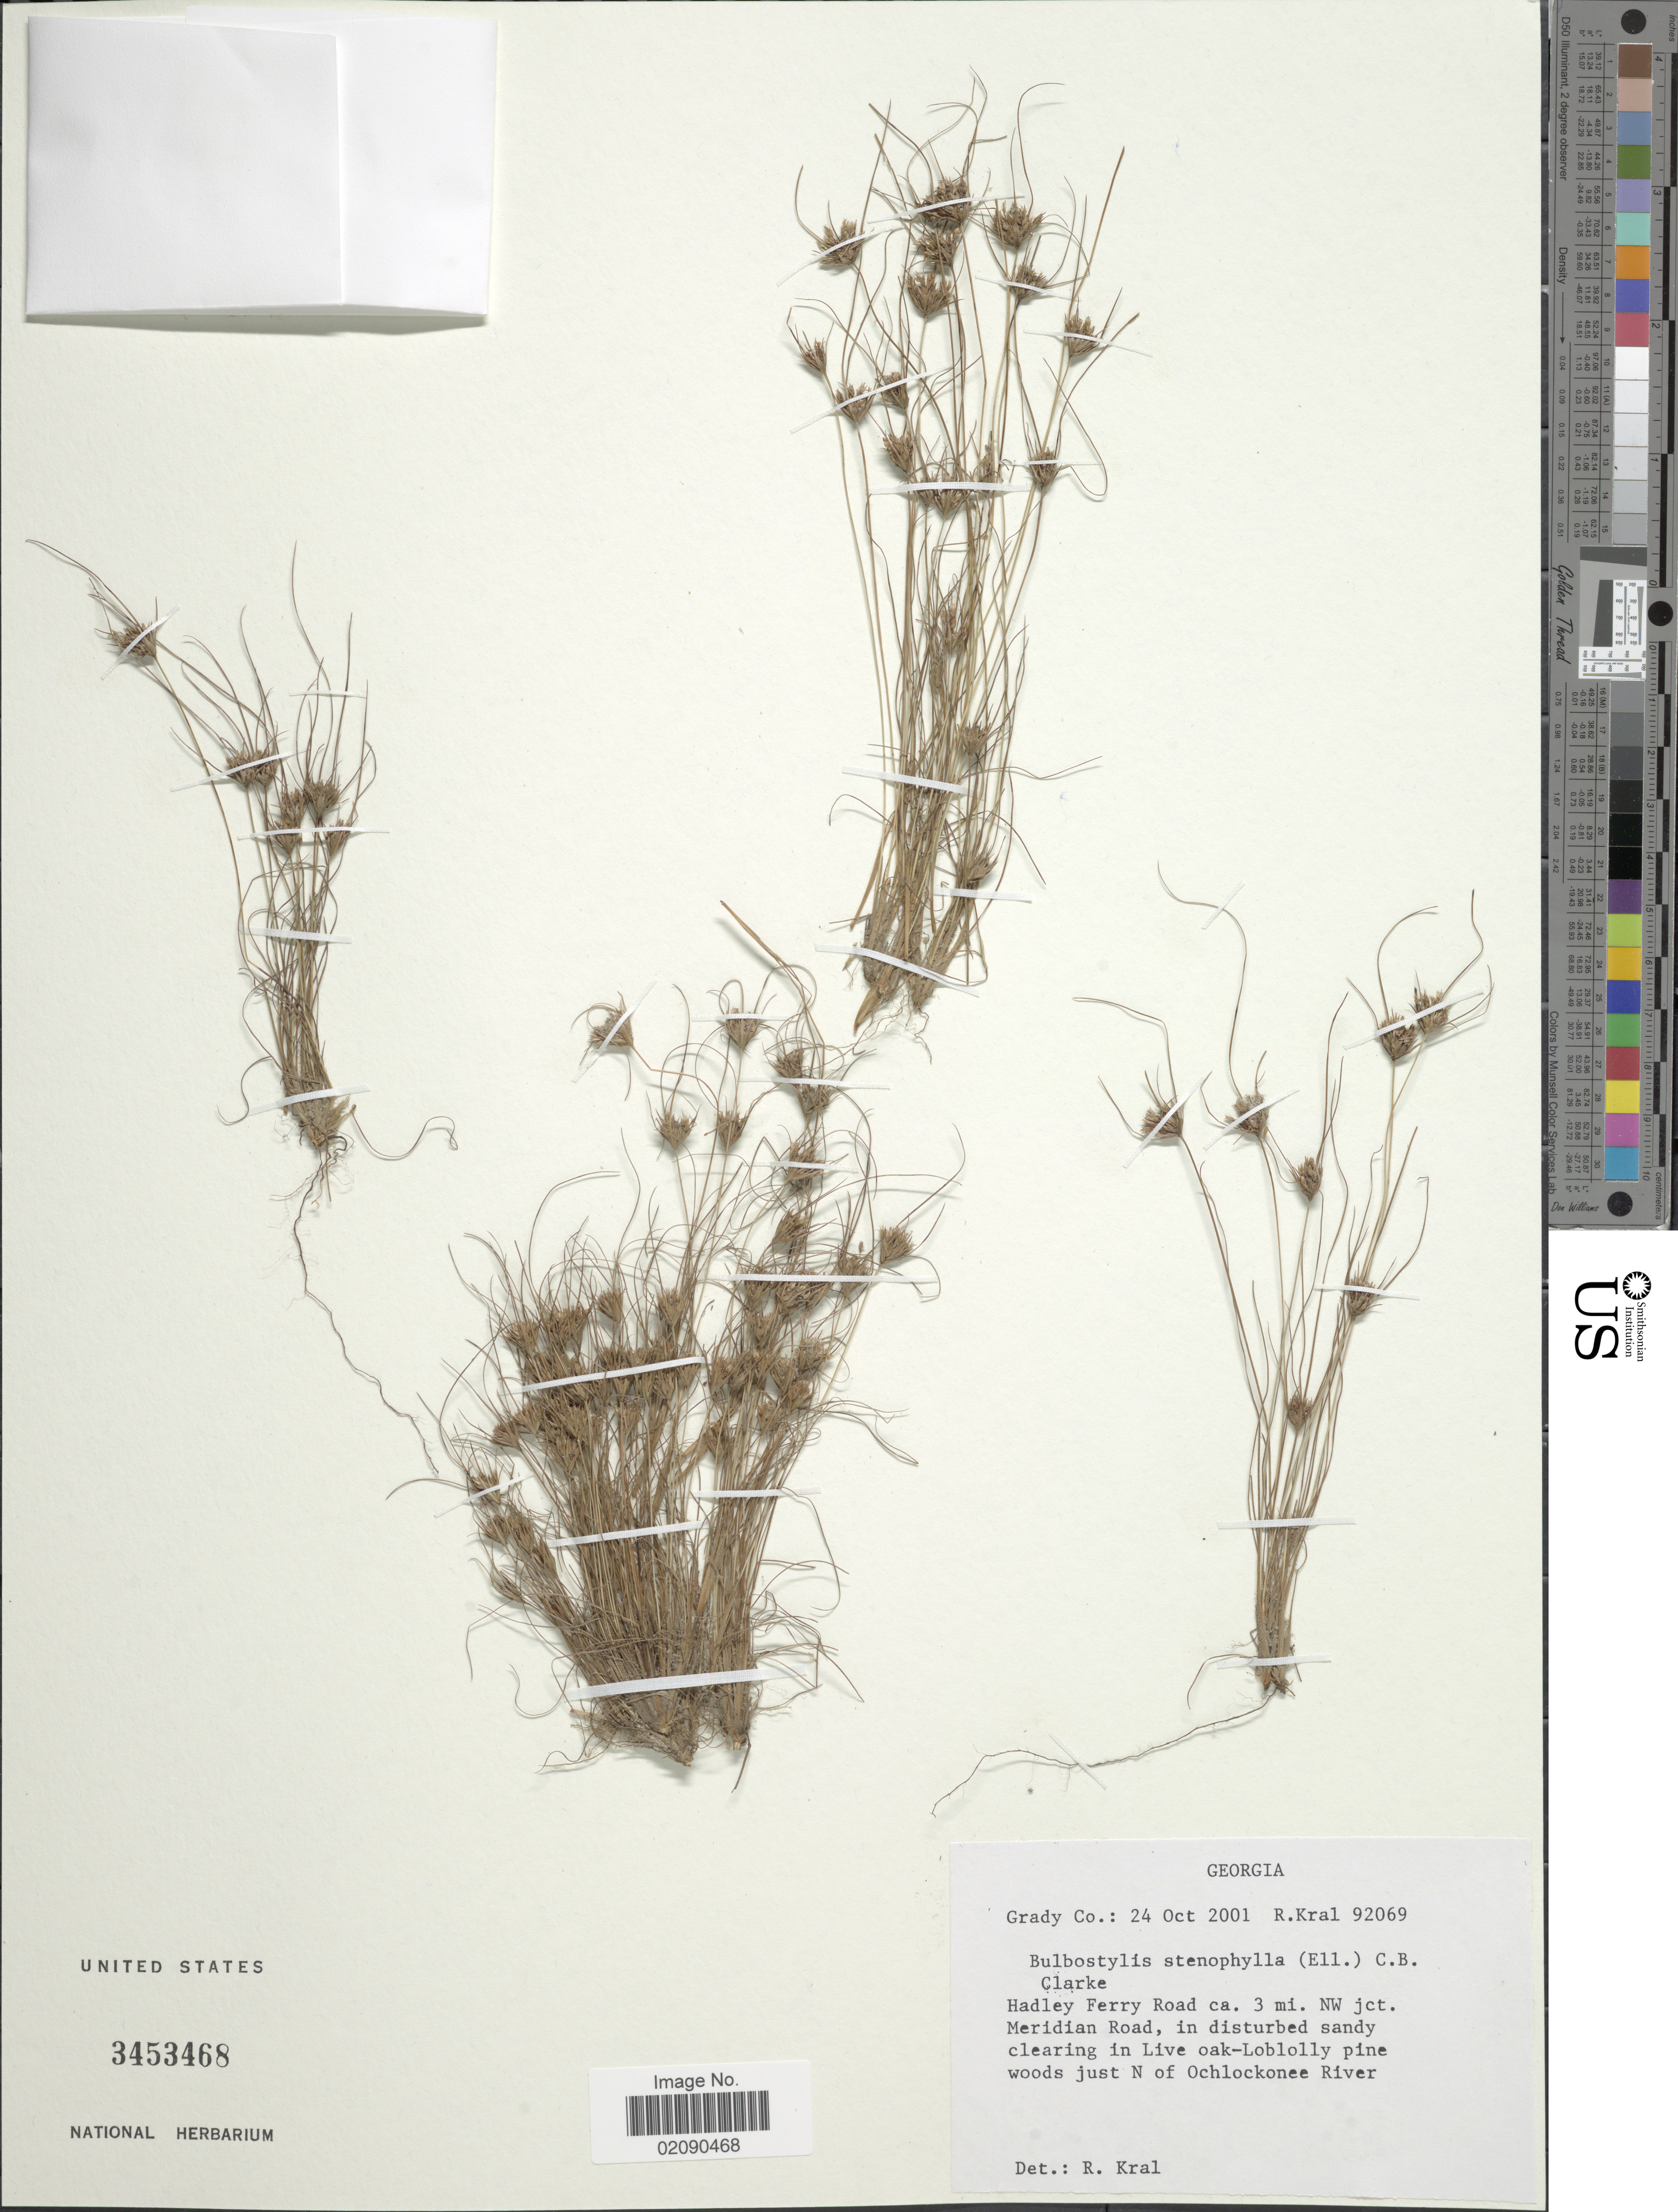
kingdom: Plantae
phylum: Tracheophyta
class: Liliopsida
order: Poales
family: Cyperaceae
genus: Bulbostylis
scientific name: Bulbostylis stenophylla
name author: (Elliott) C.B. Clarke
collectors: R. Kral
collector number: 92069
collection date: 2001-10-24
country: United States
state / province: Georgia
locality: Hadley Ferry Road ca. 3 mi NW jct. Meridian Road, in disturbed sandy clearing in Live oak-Loblolly pine woods just N of Ochlockonee River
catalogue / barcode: US 3453468